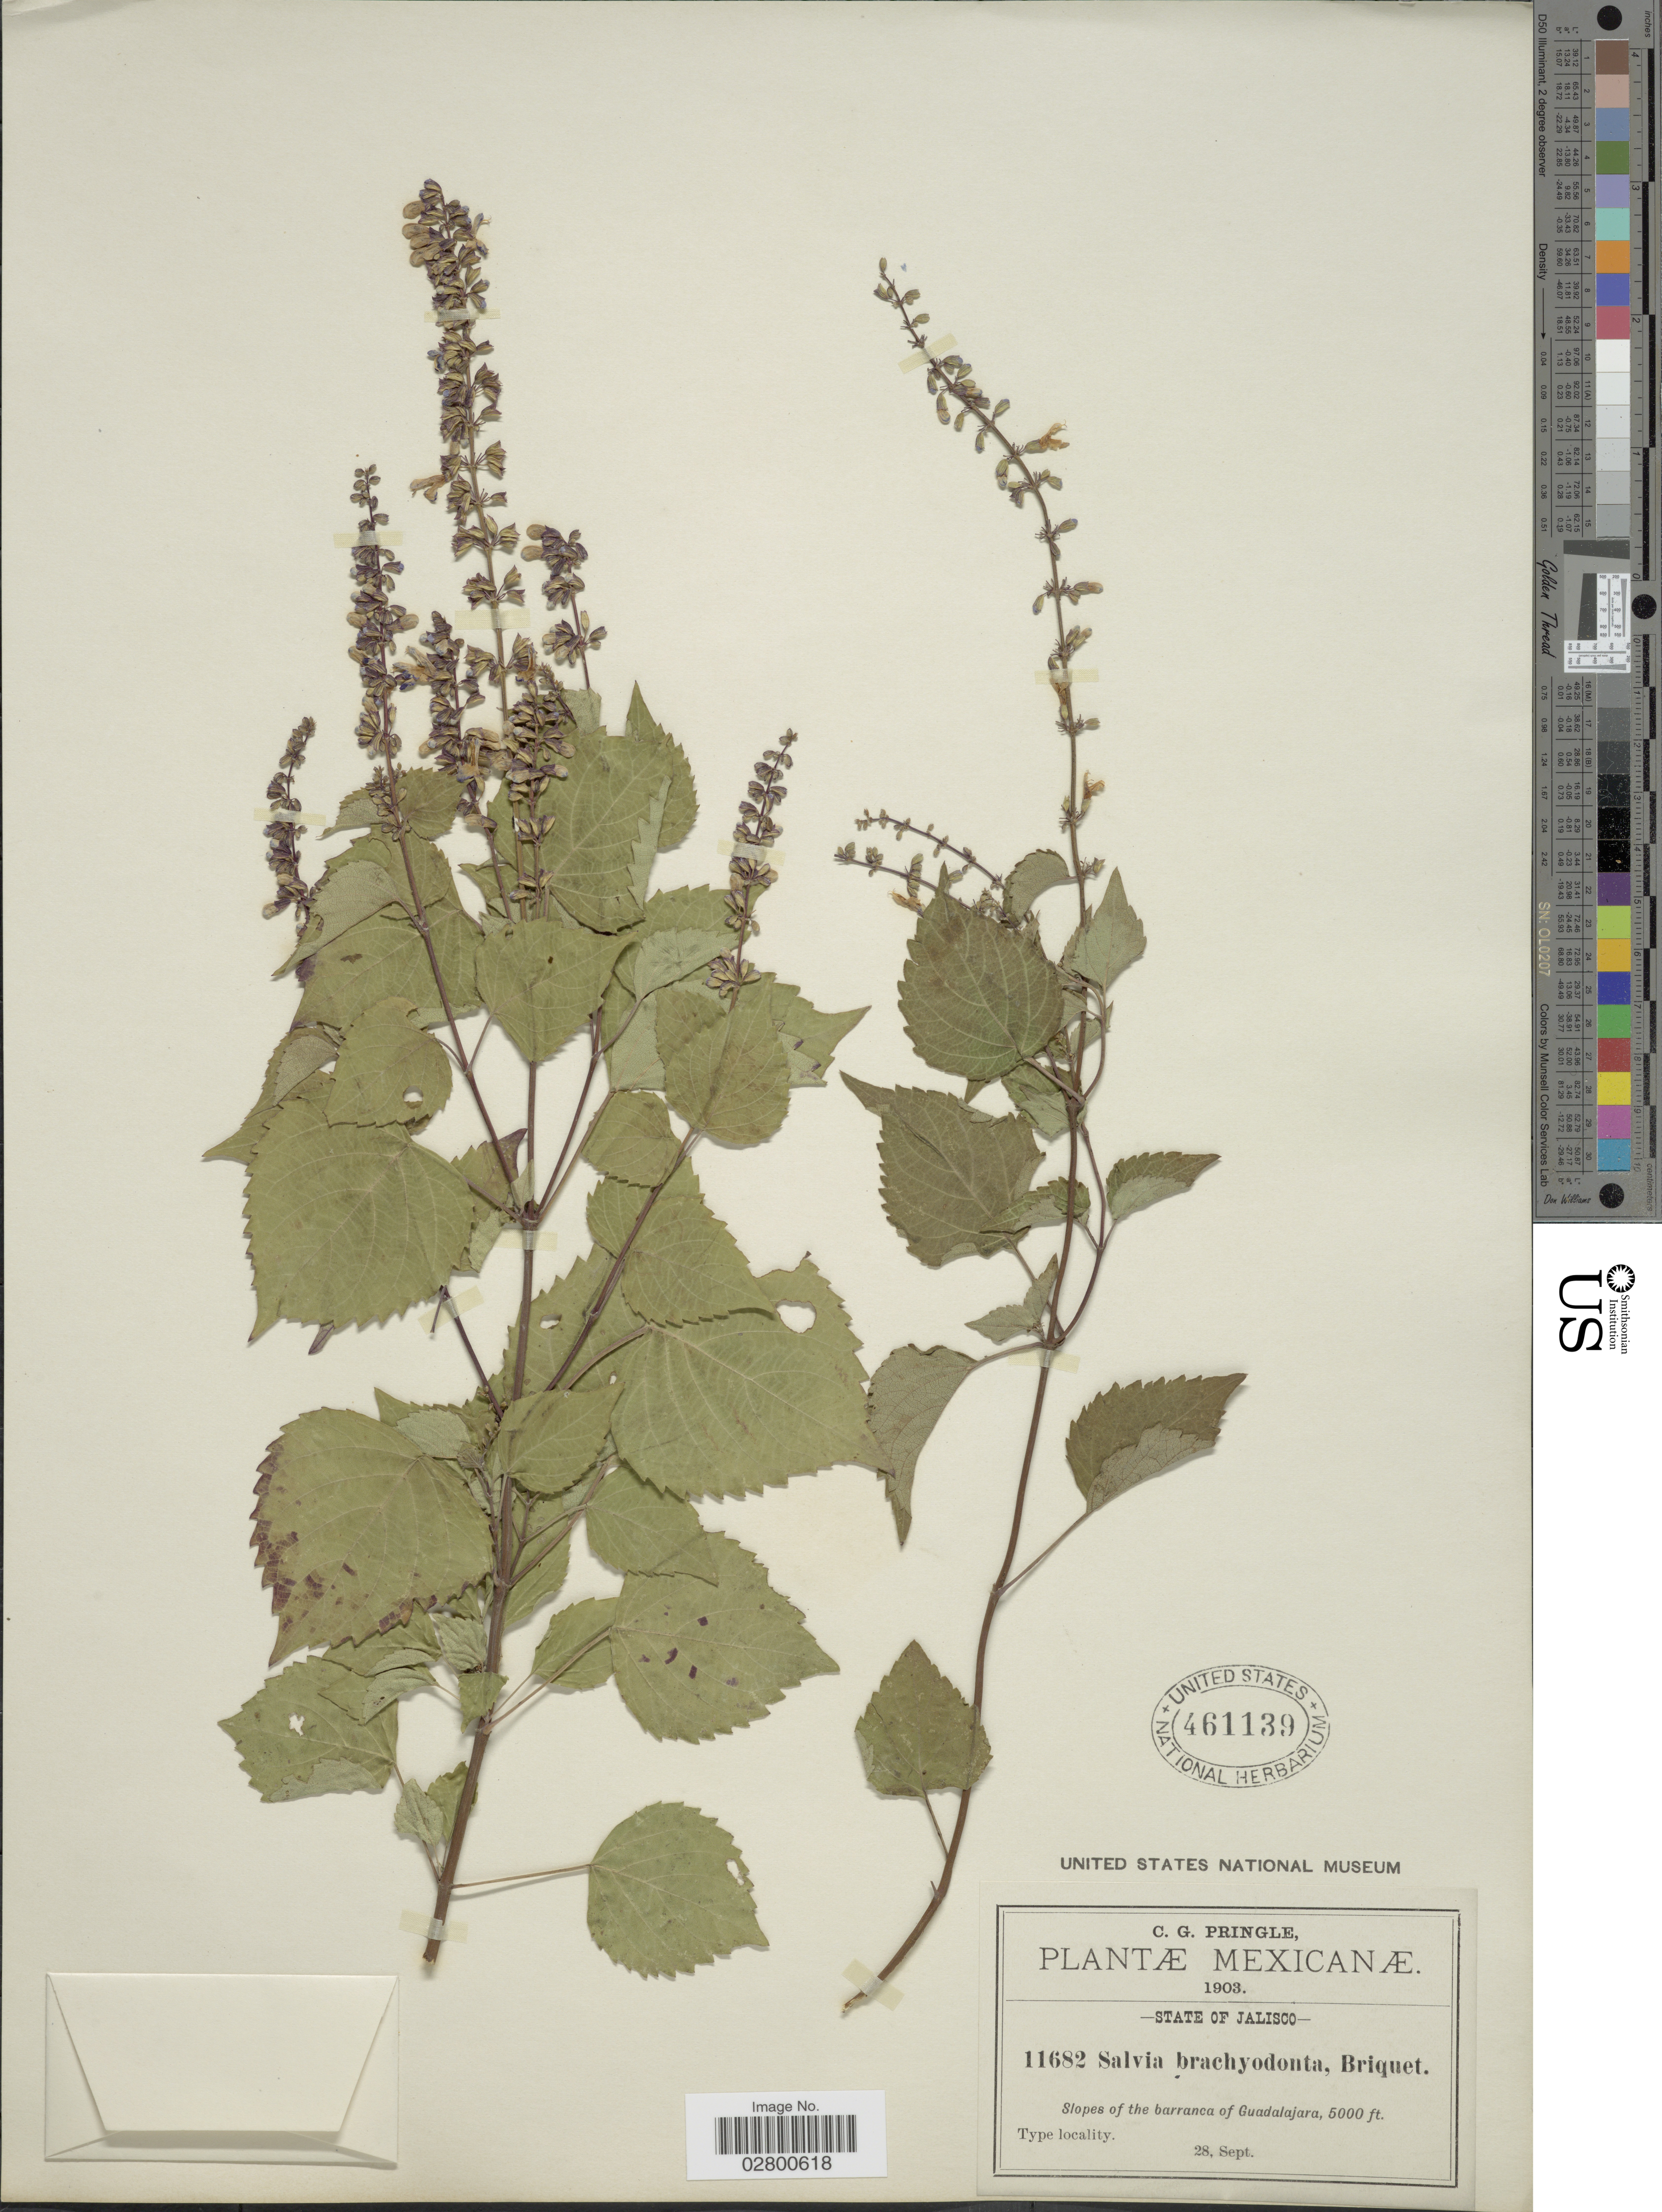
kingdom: Plantae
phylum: Tracheophyta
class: Magnoliopsida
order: Lamiales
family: Lamiaceae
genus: Salvia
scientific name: Salvia brachyodonta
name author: Briq.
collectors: C. G. Pringle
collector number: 11682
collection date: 1903-09-28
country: Mexico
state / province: Jalisco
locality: Slopes of the barranca of Guadalajara.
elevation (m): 1524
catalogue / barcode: US 461139